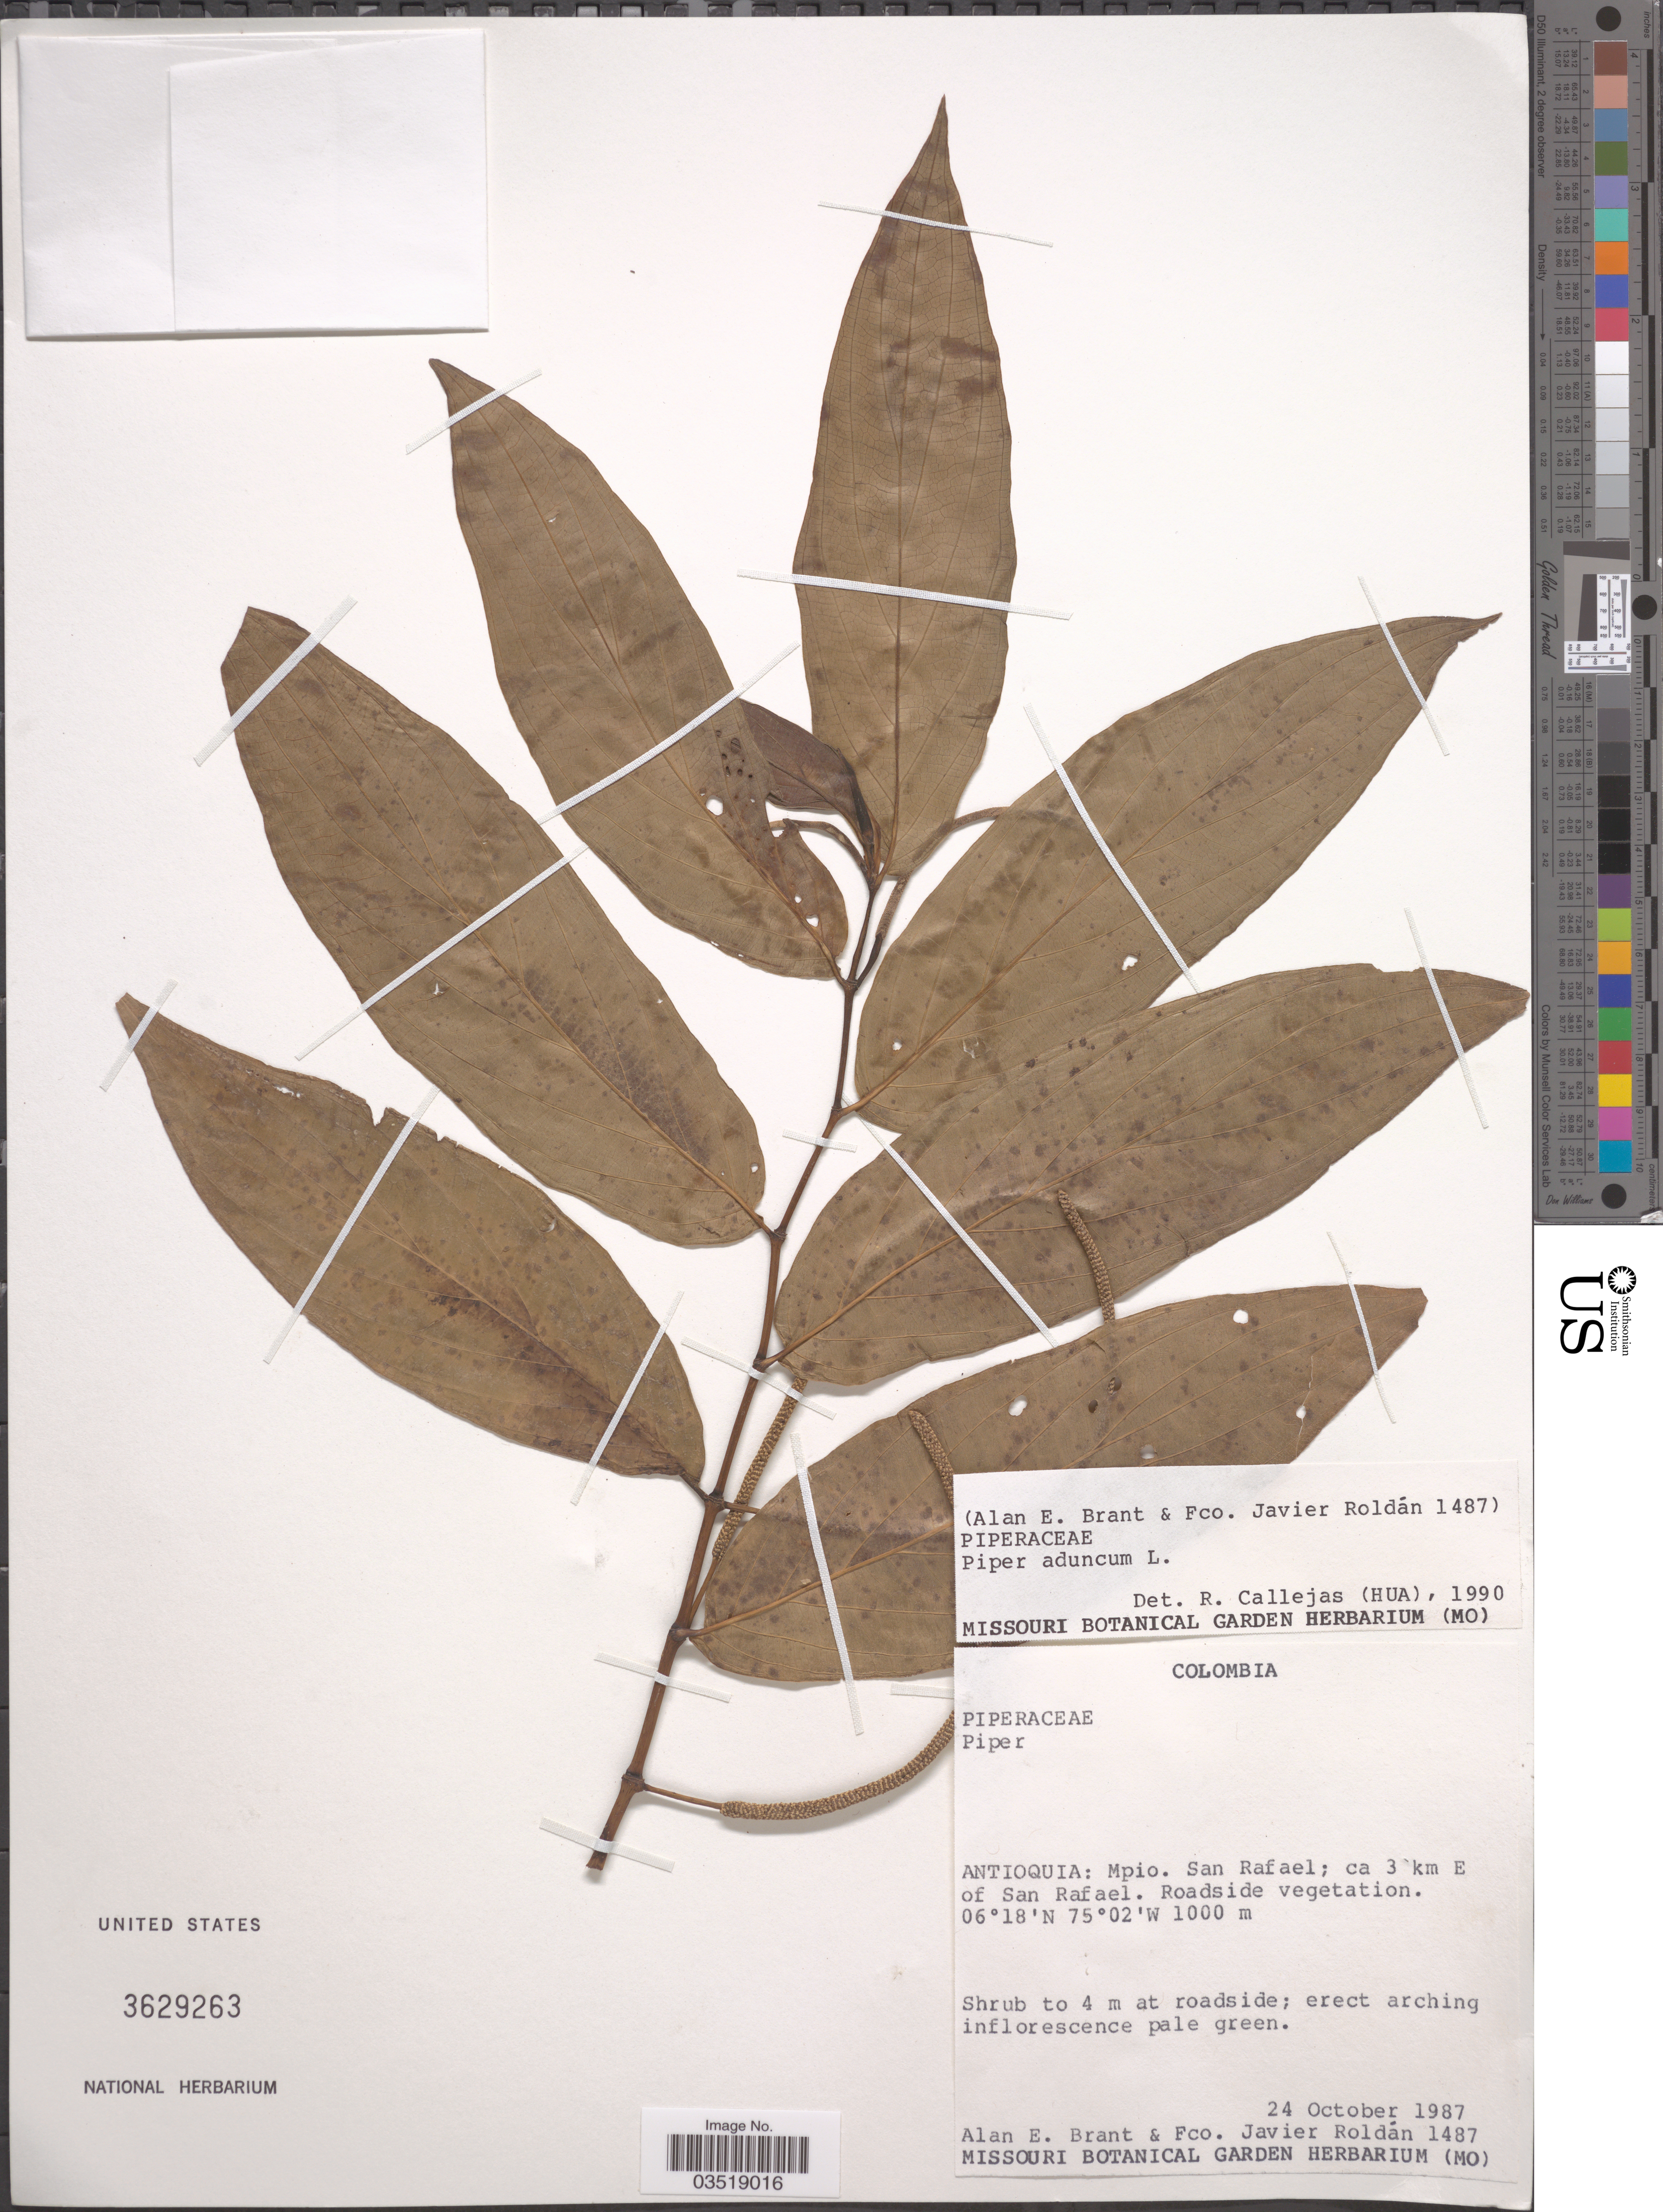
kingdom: Plantae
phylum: Tracheophyta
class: Magnoliopsida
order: Piperales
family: Piperaceae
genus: Piper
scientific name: Piper aduncum var. aduncum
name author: L.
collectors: A. Brant & F. J. Roldán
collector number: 1487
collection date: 1987-10-24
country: Colombia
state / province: Antioquia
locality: Mpio. San Rafael; ca 3 km E of San Rafael.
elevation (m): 1000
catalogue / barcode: US 3629263